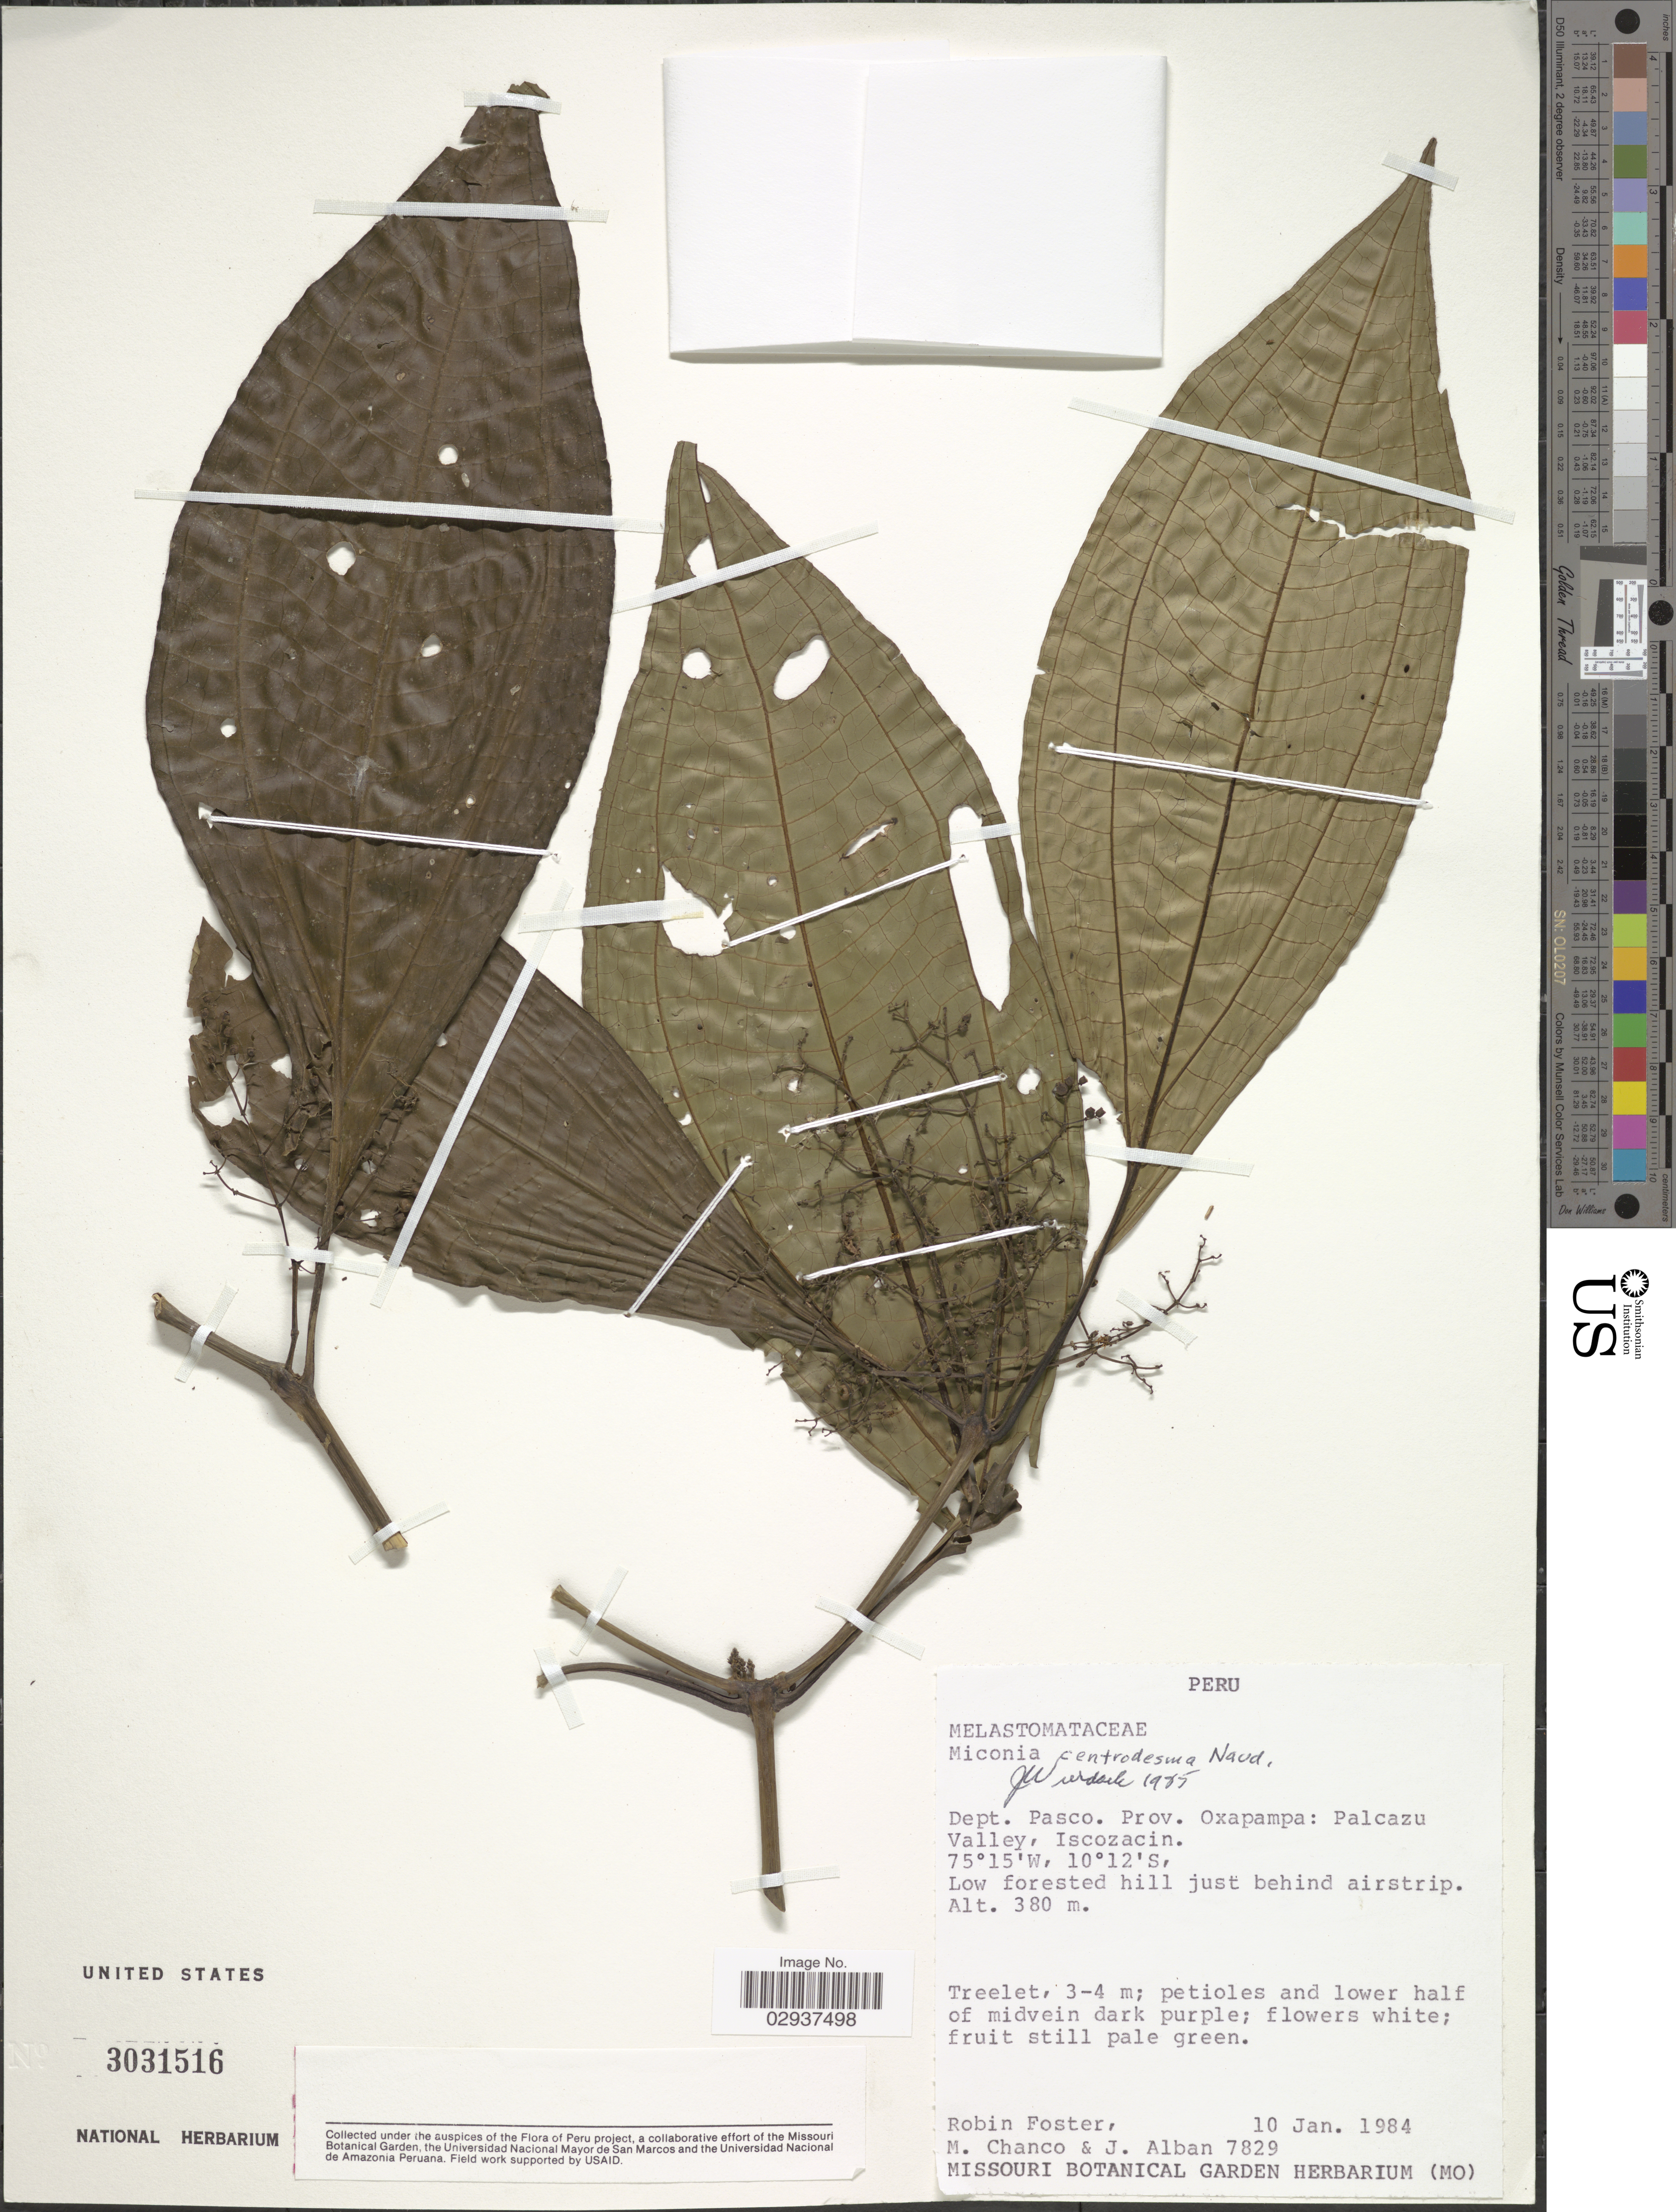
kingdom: Plantae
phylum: Tracheophyta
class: Magnoliopsida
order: Myrtales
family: Melastomataceae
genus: Miconia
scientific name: Miconia centrodesma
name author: Naudin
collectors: R. B. Foster, M. Chanco & J. Alban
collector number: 7829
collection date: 1984-01-10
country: Peru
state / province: Pasco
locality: Dept. Pasco. Prov. Oxapampa: Palcazu Valley, Iscozacin.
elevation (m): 380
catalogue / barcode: US 3031516